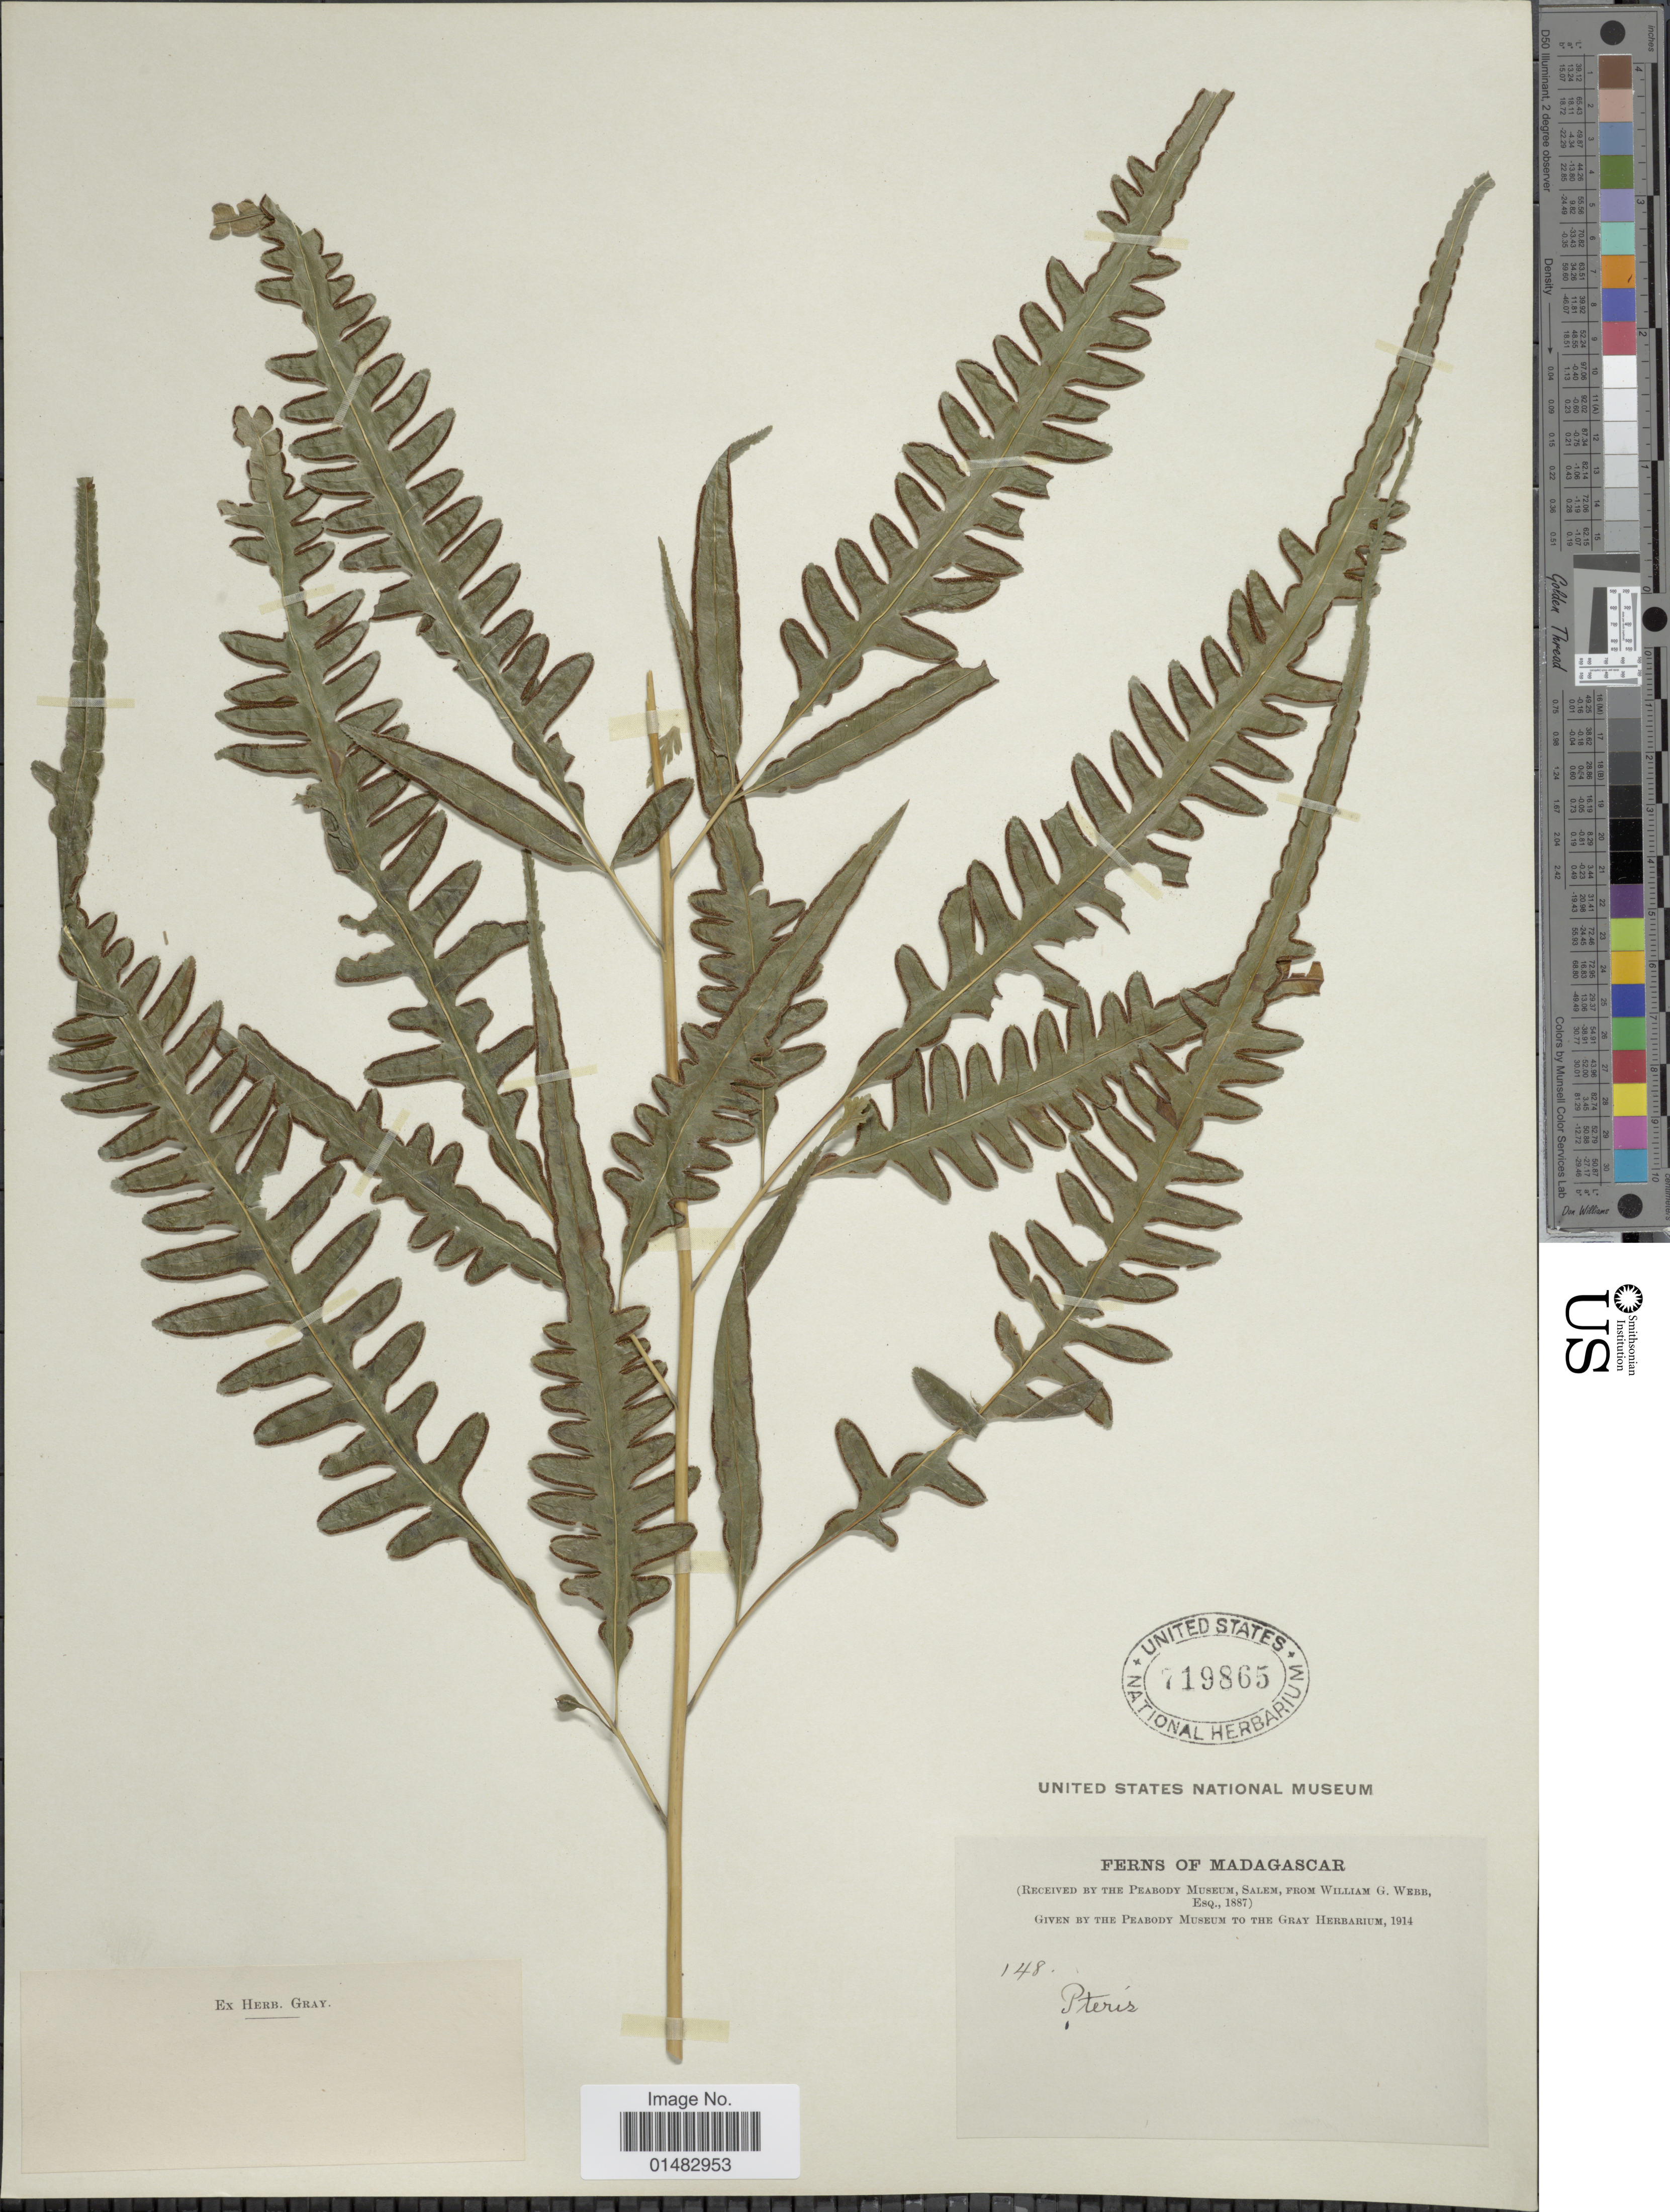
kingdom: Plantae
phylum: Tracheophyta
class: Polypodiopsida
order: Polypodiales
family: Pteridaceae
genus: Pteris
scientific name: Pteris sp.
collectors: ex herb. Gray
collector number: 148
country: Madagascar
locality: Madagascar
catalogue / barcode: US 719865